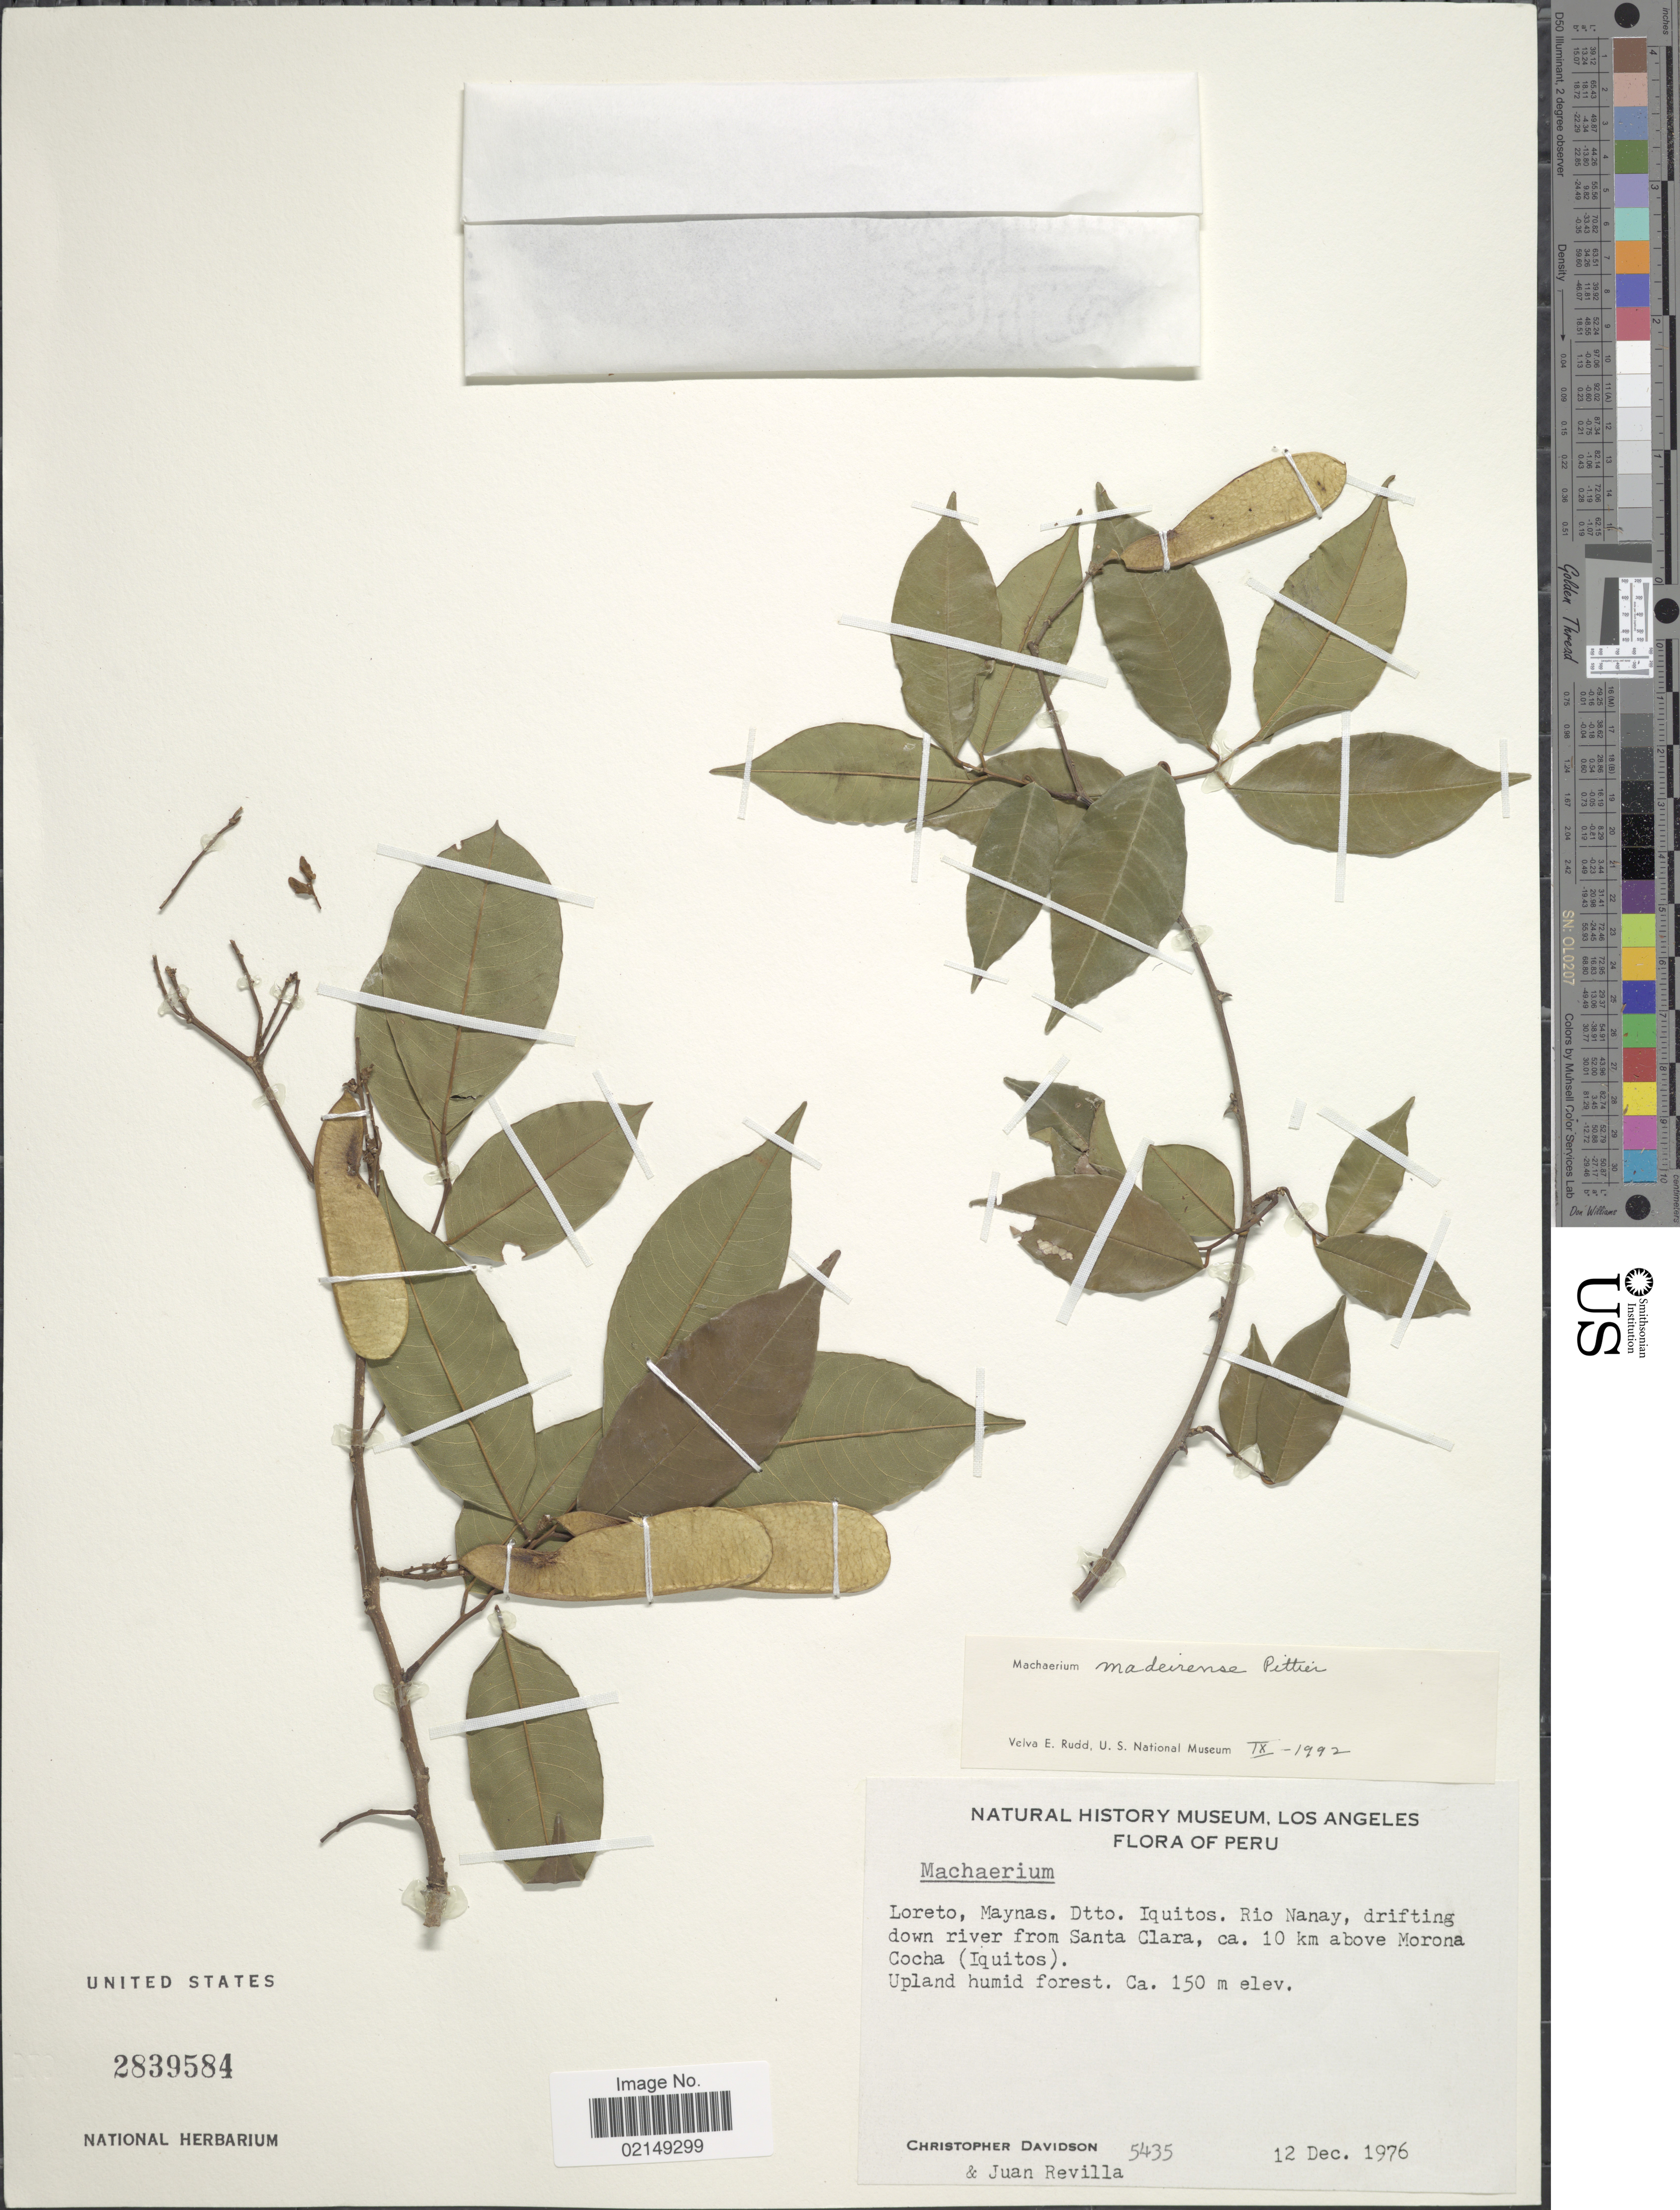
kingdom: Plantae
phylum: Tracheophyta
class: Magnoliopsida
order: Fabales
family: Fabaceae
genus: Machaerium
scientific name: Machaerium madeirense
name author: Pittier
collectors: C. Davidson & J. Revilla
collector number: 5435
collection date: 1976-12-12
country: Peru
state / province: Loreto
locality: Dtto. Iquitos. Rio Nanay, drifting down river from Santa Clara, ca. 10 km above Morona Cocha (Iquitos)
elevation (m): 150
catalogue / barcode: US 2839584